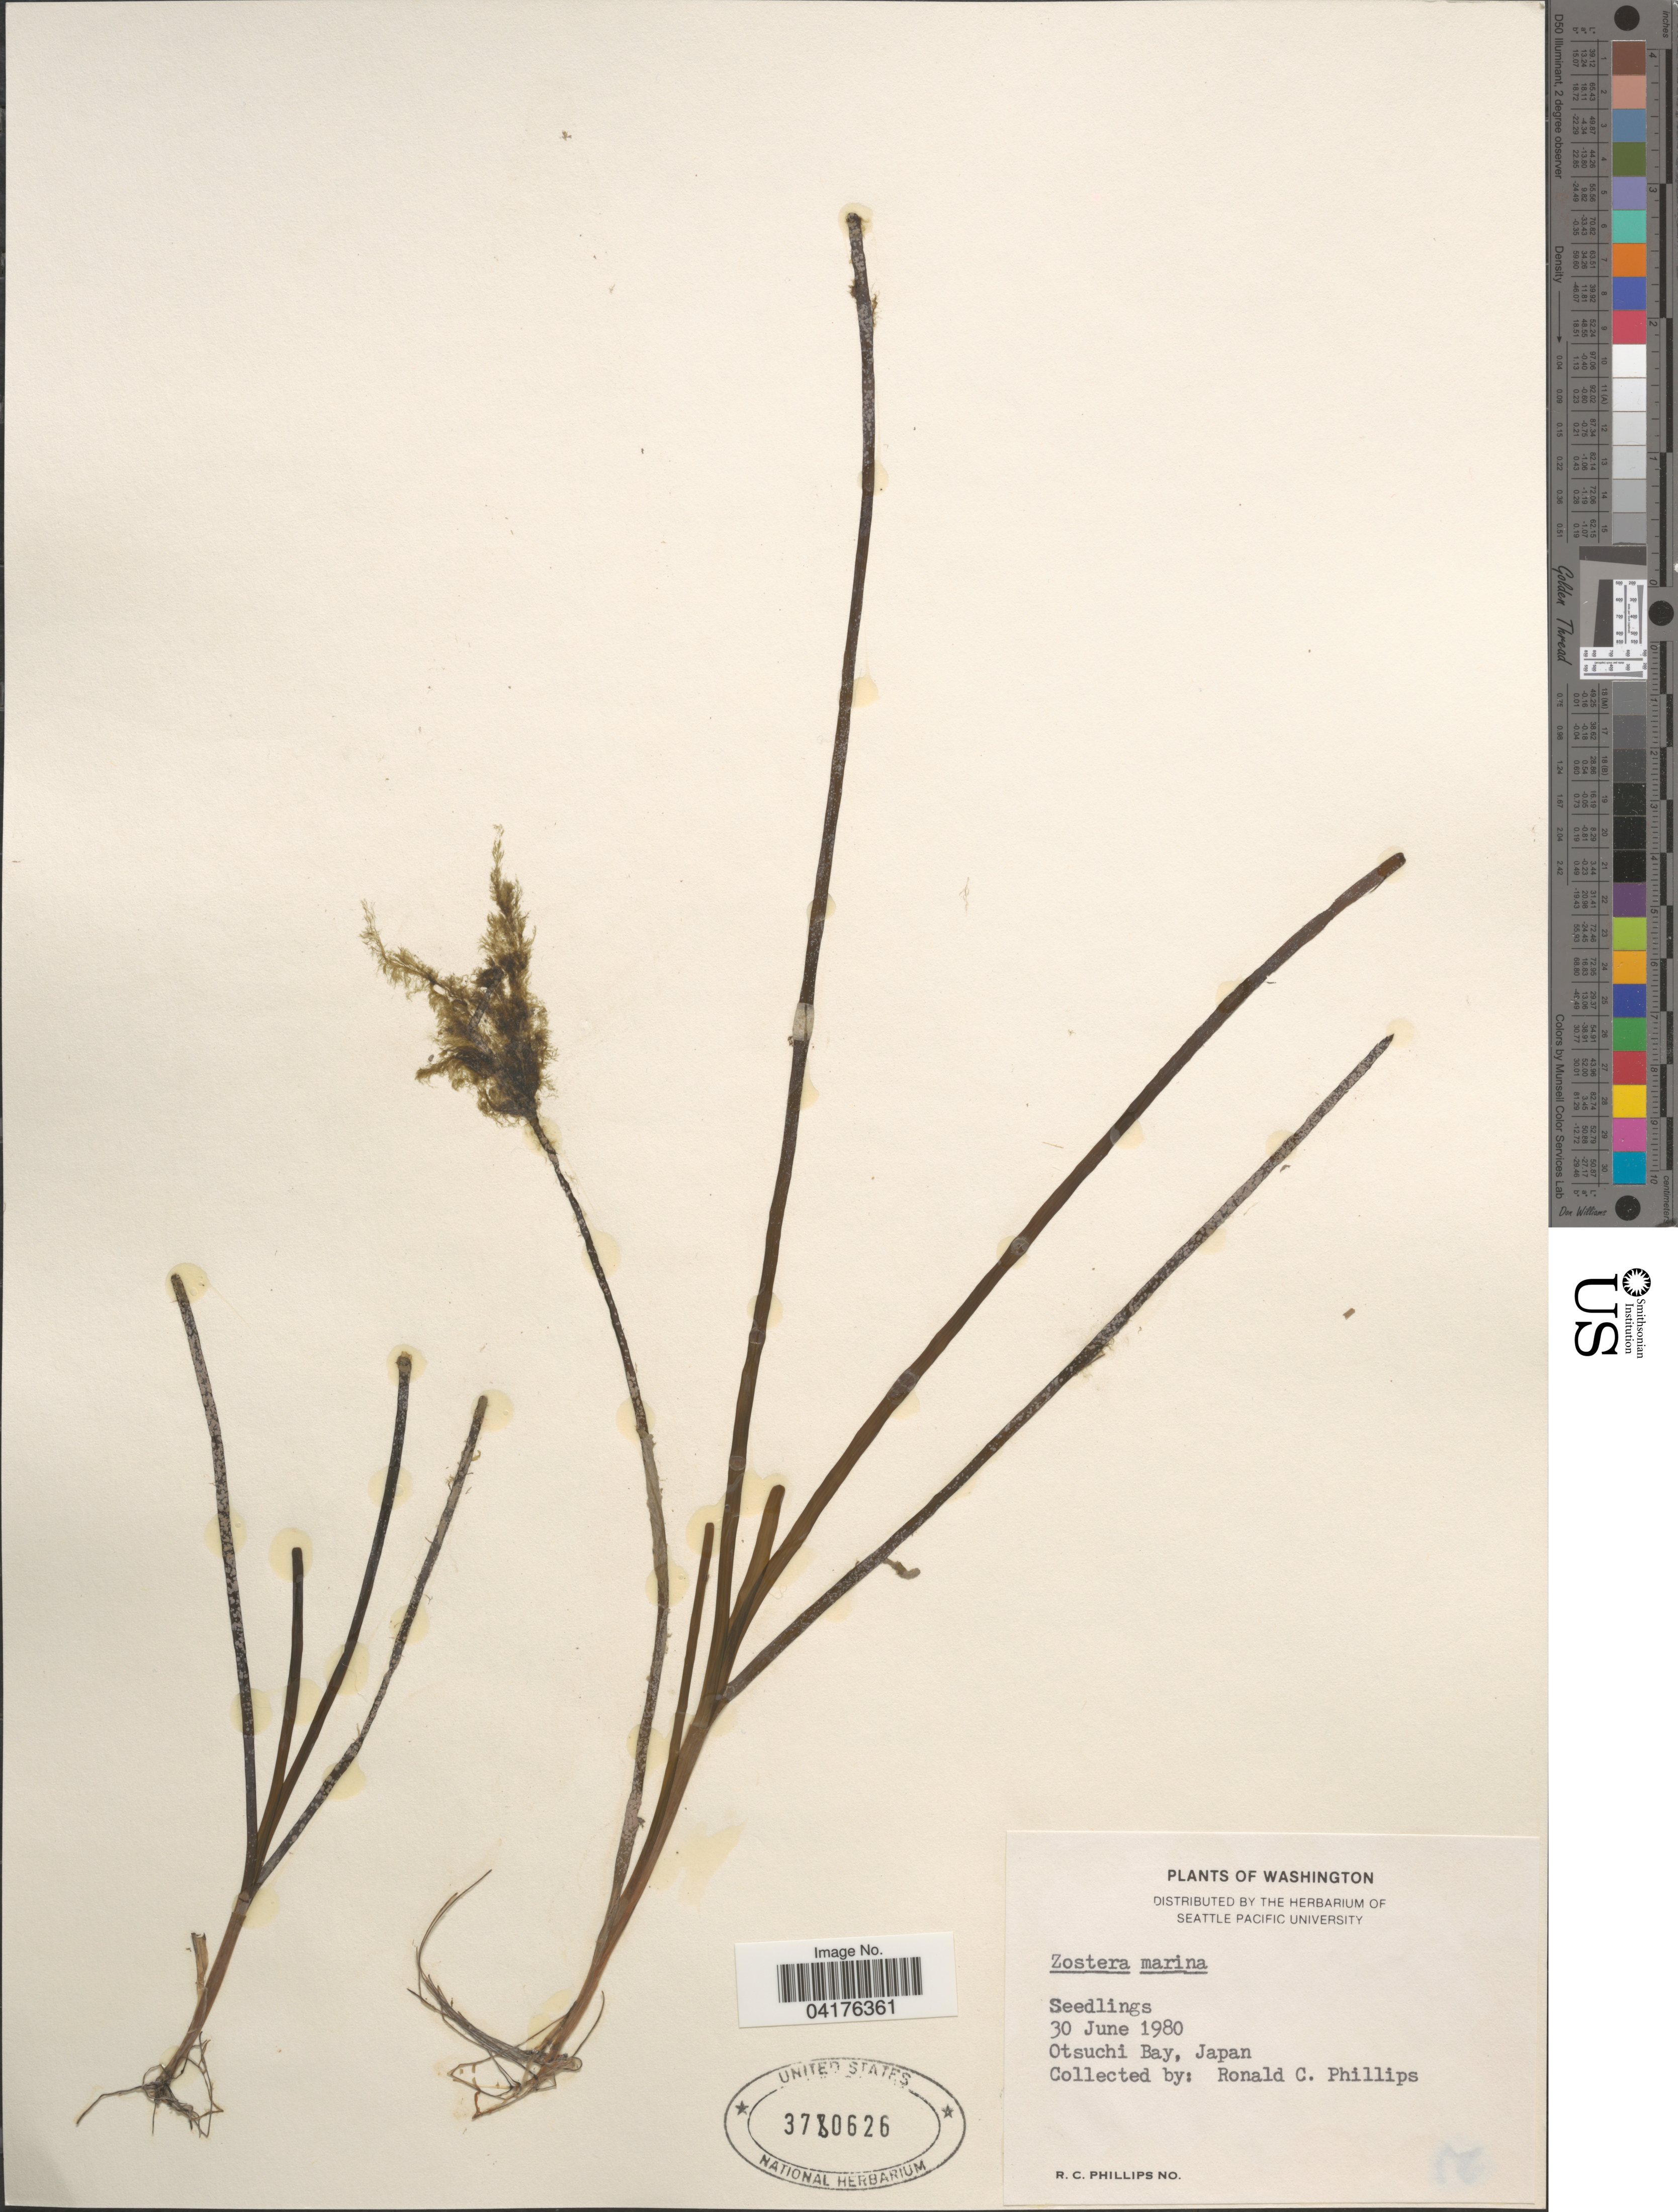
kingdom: Plantae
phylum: Tracheophyta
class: Liliopsida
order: Alismatales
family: Zosteraceae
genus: Zostera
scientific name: Zostera marina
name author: L.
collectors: R. C. Phillips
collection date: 1980-06-30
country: Japan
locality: Otsuchi Bay.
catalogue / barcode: US 3780626